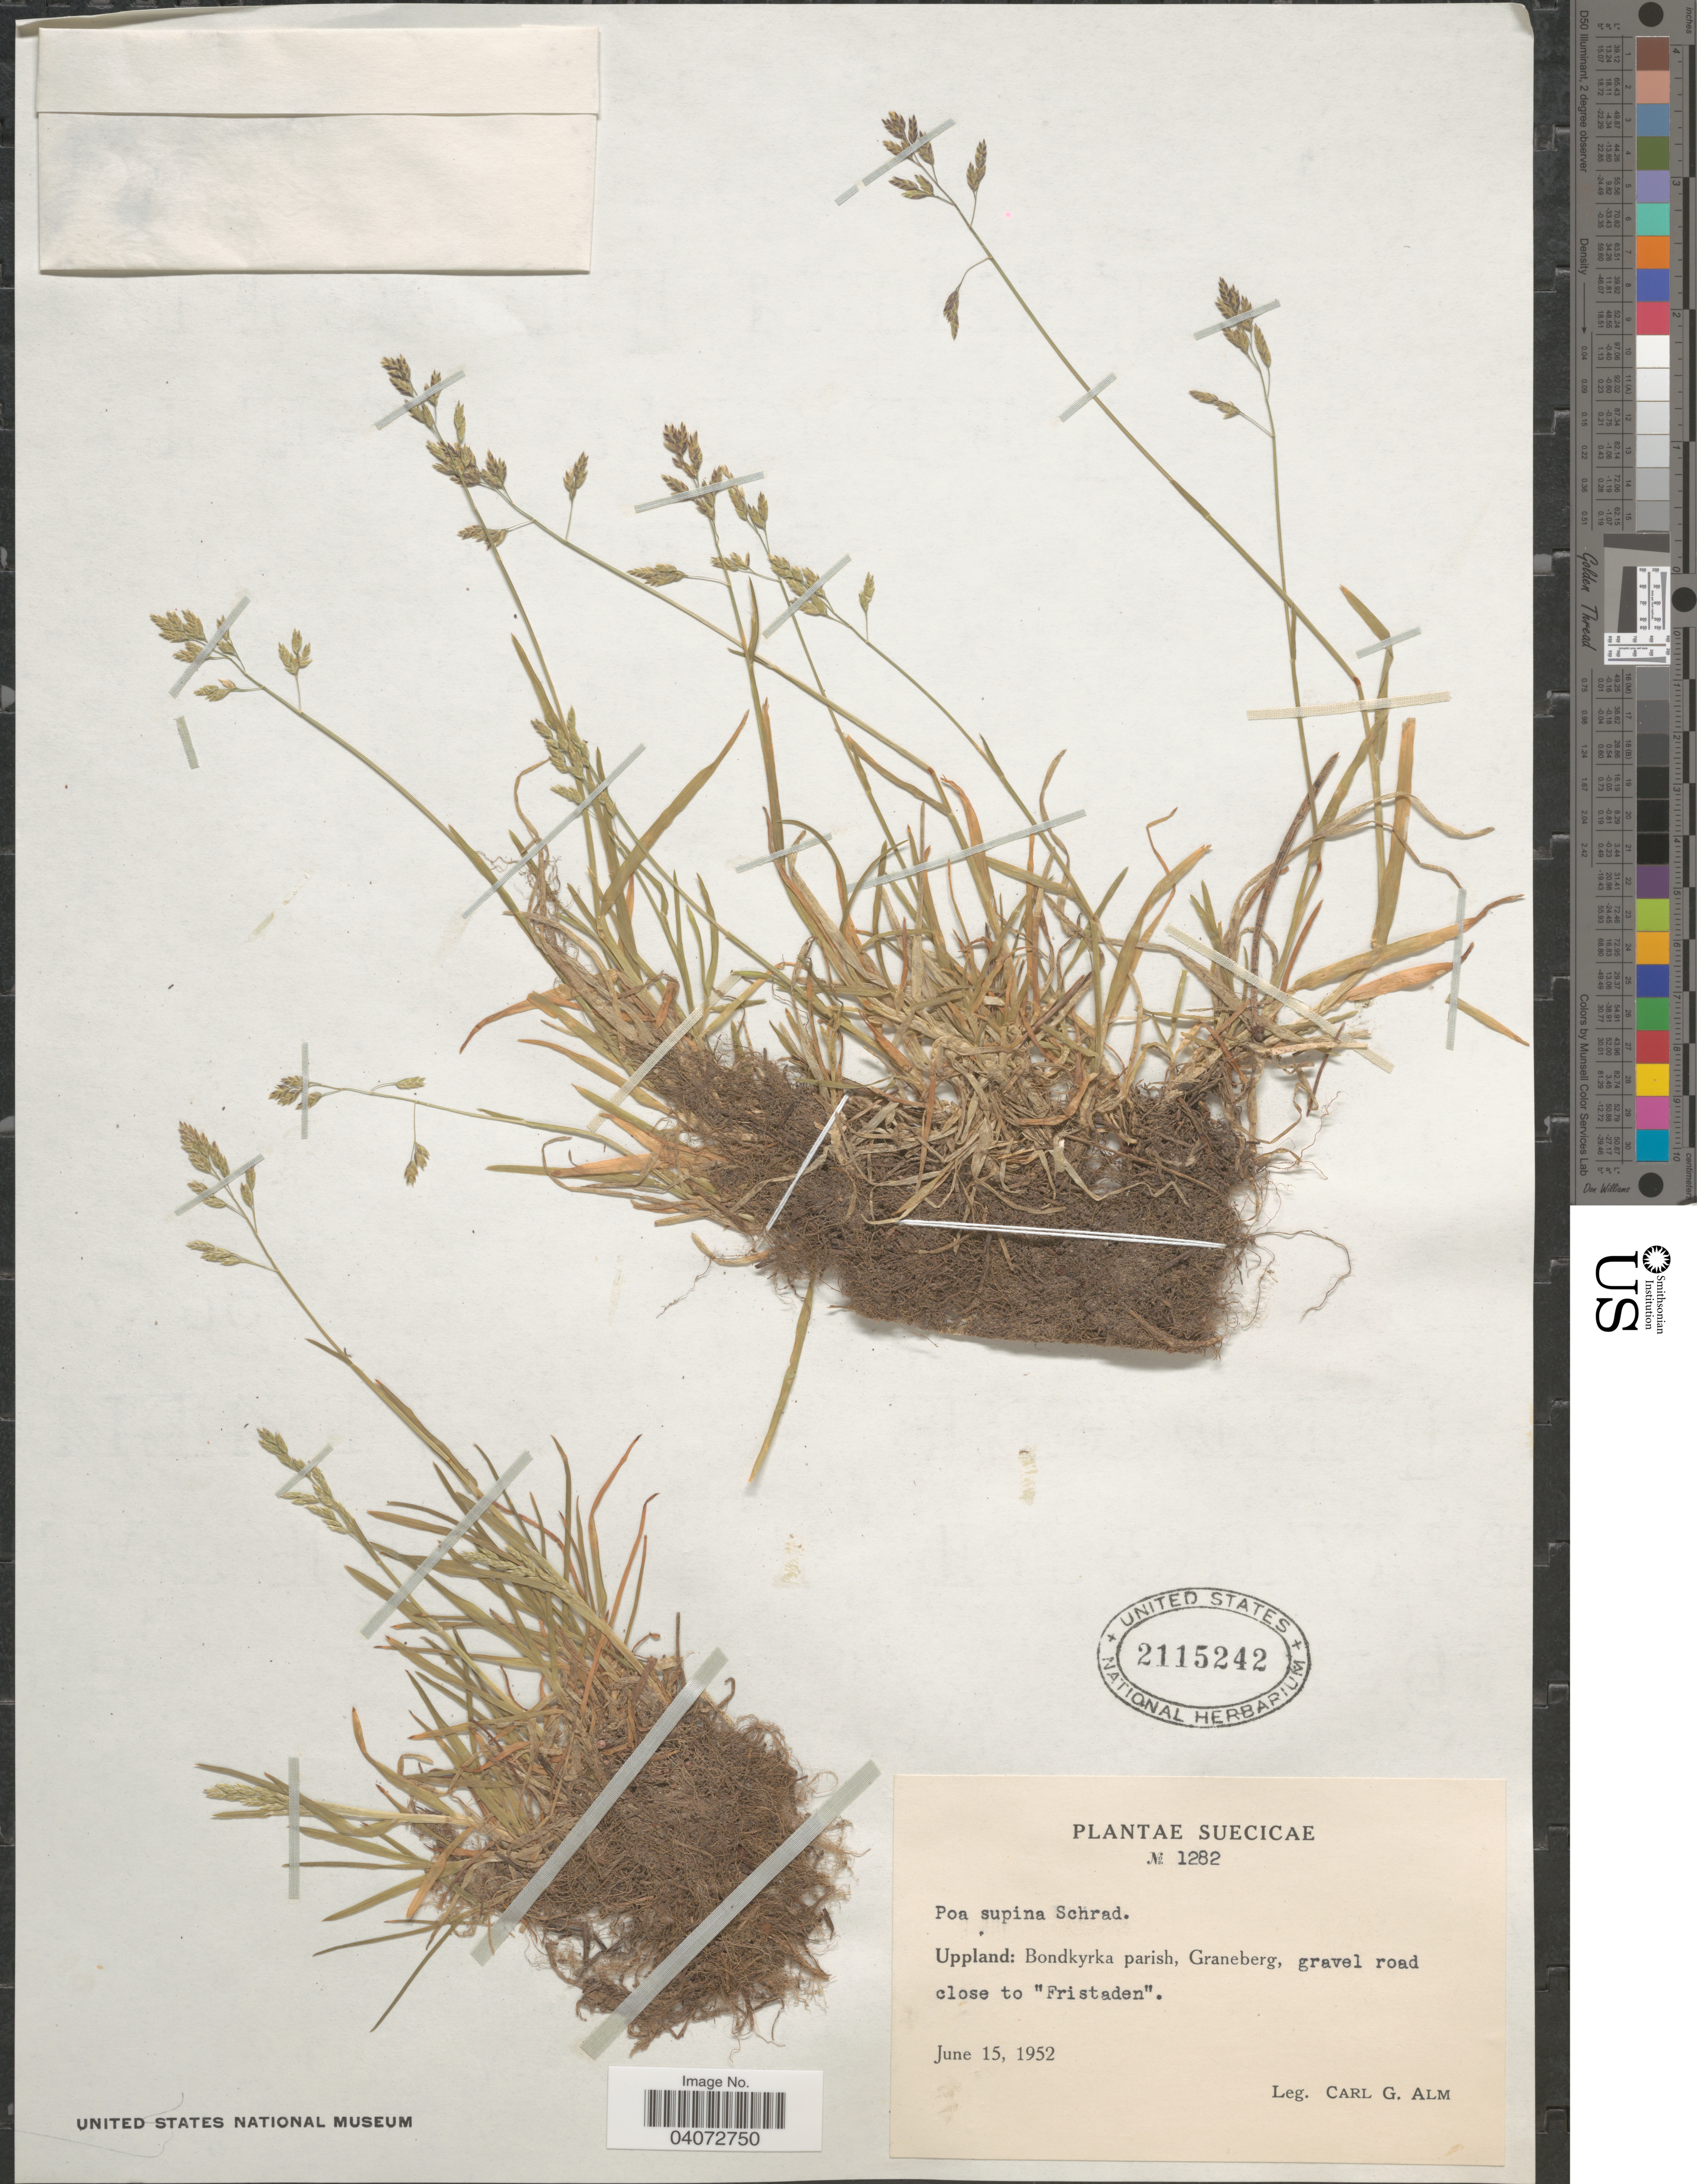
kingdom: Plantae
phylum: Tracheophyta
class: Liliopsida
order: Poales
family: Poaceae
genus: Poa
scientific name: Poa supina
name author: Schrad.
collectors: C. G. Alm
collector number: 1282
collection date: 1952-06-15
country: Sweden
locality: Suecicæ. Uppland: Bondkyrka parish, Graneberg, gravel road close to "Fristaden".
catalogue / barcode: US 2115242